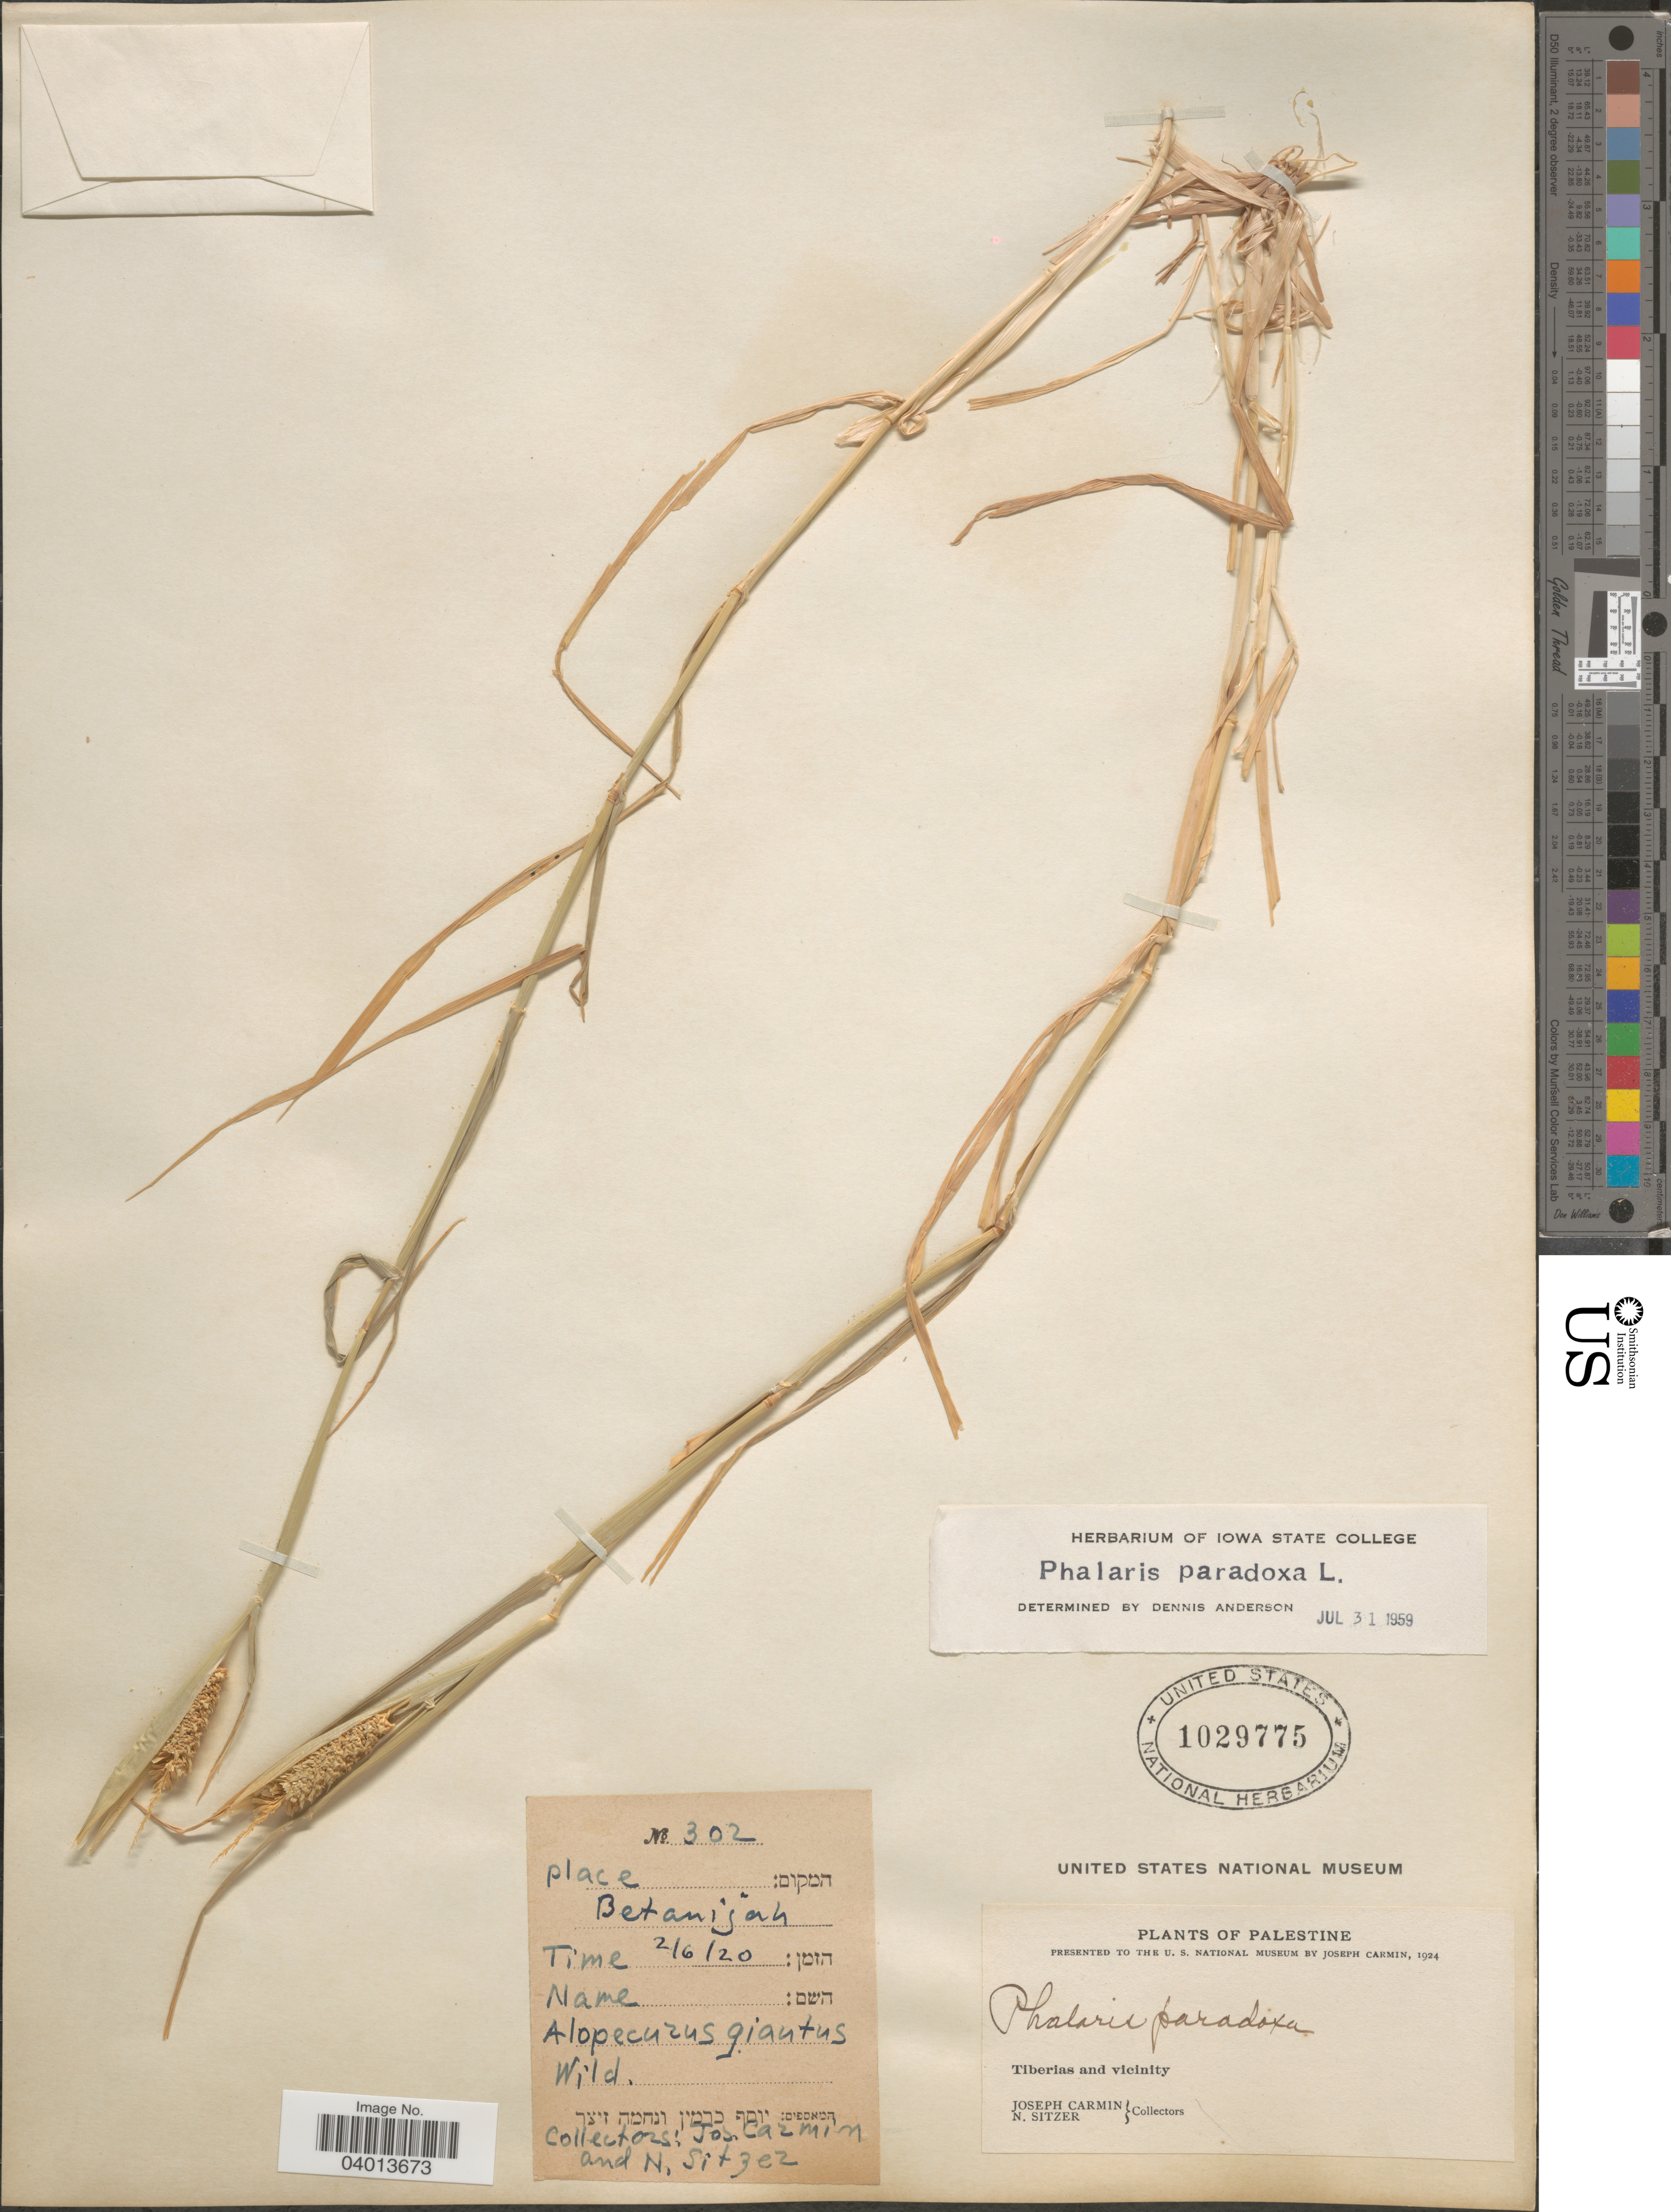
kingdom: Plantae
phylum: Tracheophyta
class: Liliopsida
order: Poales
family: Poaceae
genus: Phalaris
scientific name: Phalaris paradoxa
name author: L.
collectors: J. Carmin & N. Sitzer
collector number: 302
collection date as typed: Transcribed d/m/y: 2/6/20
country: Israel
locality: Palestine. Tiberias and vicinity.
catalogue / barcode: US 1029775